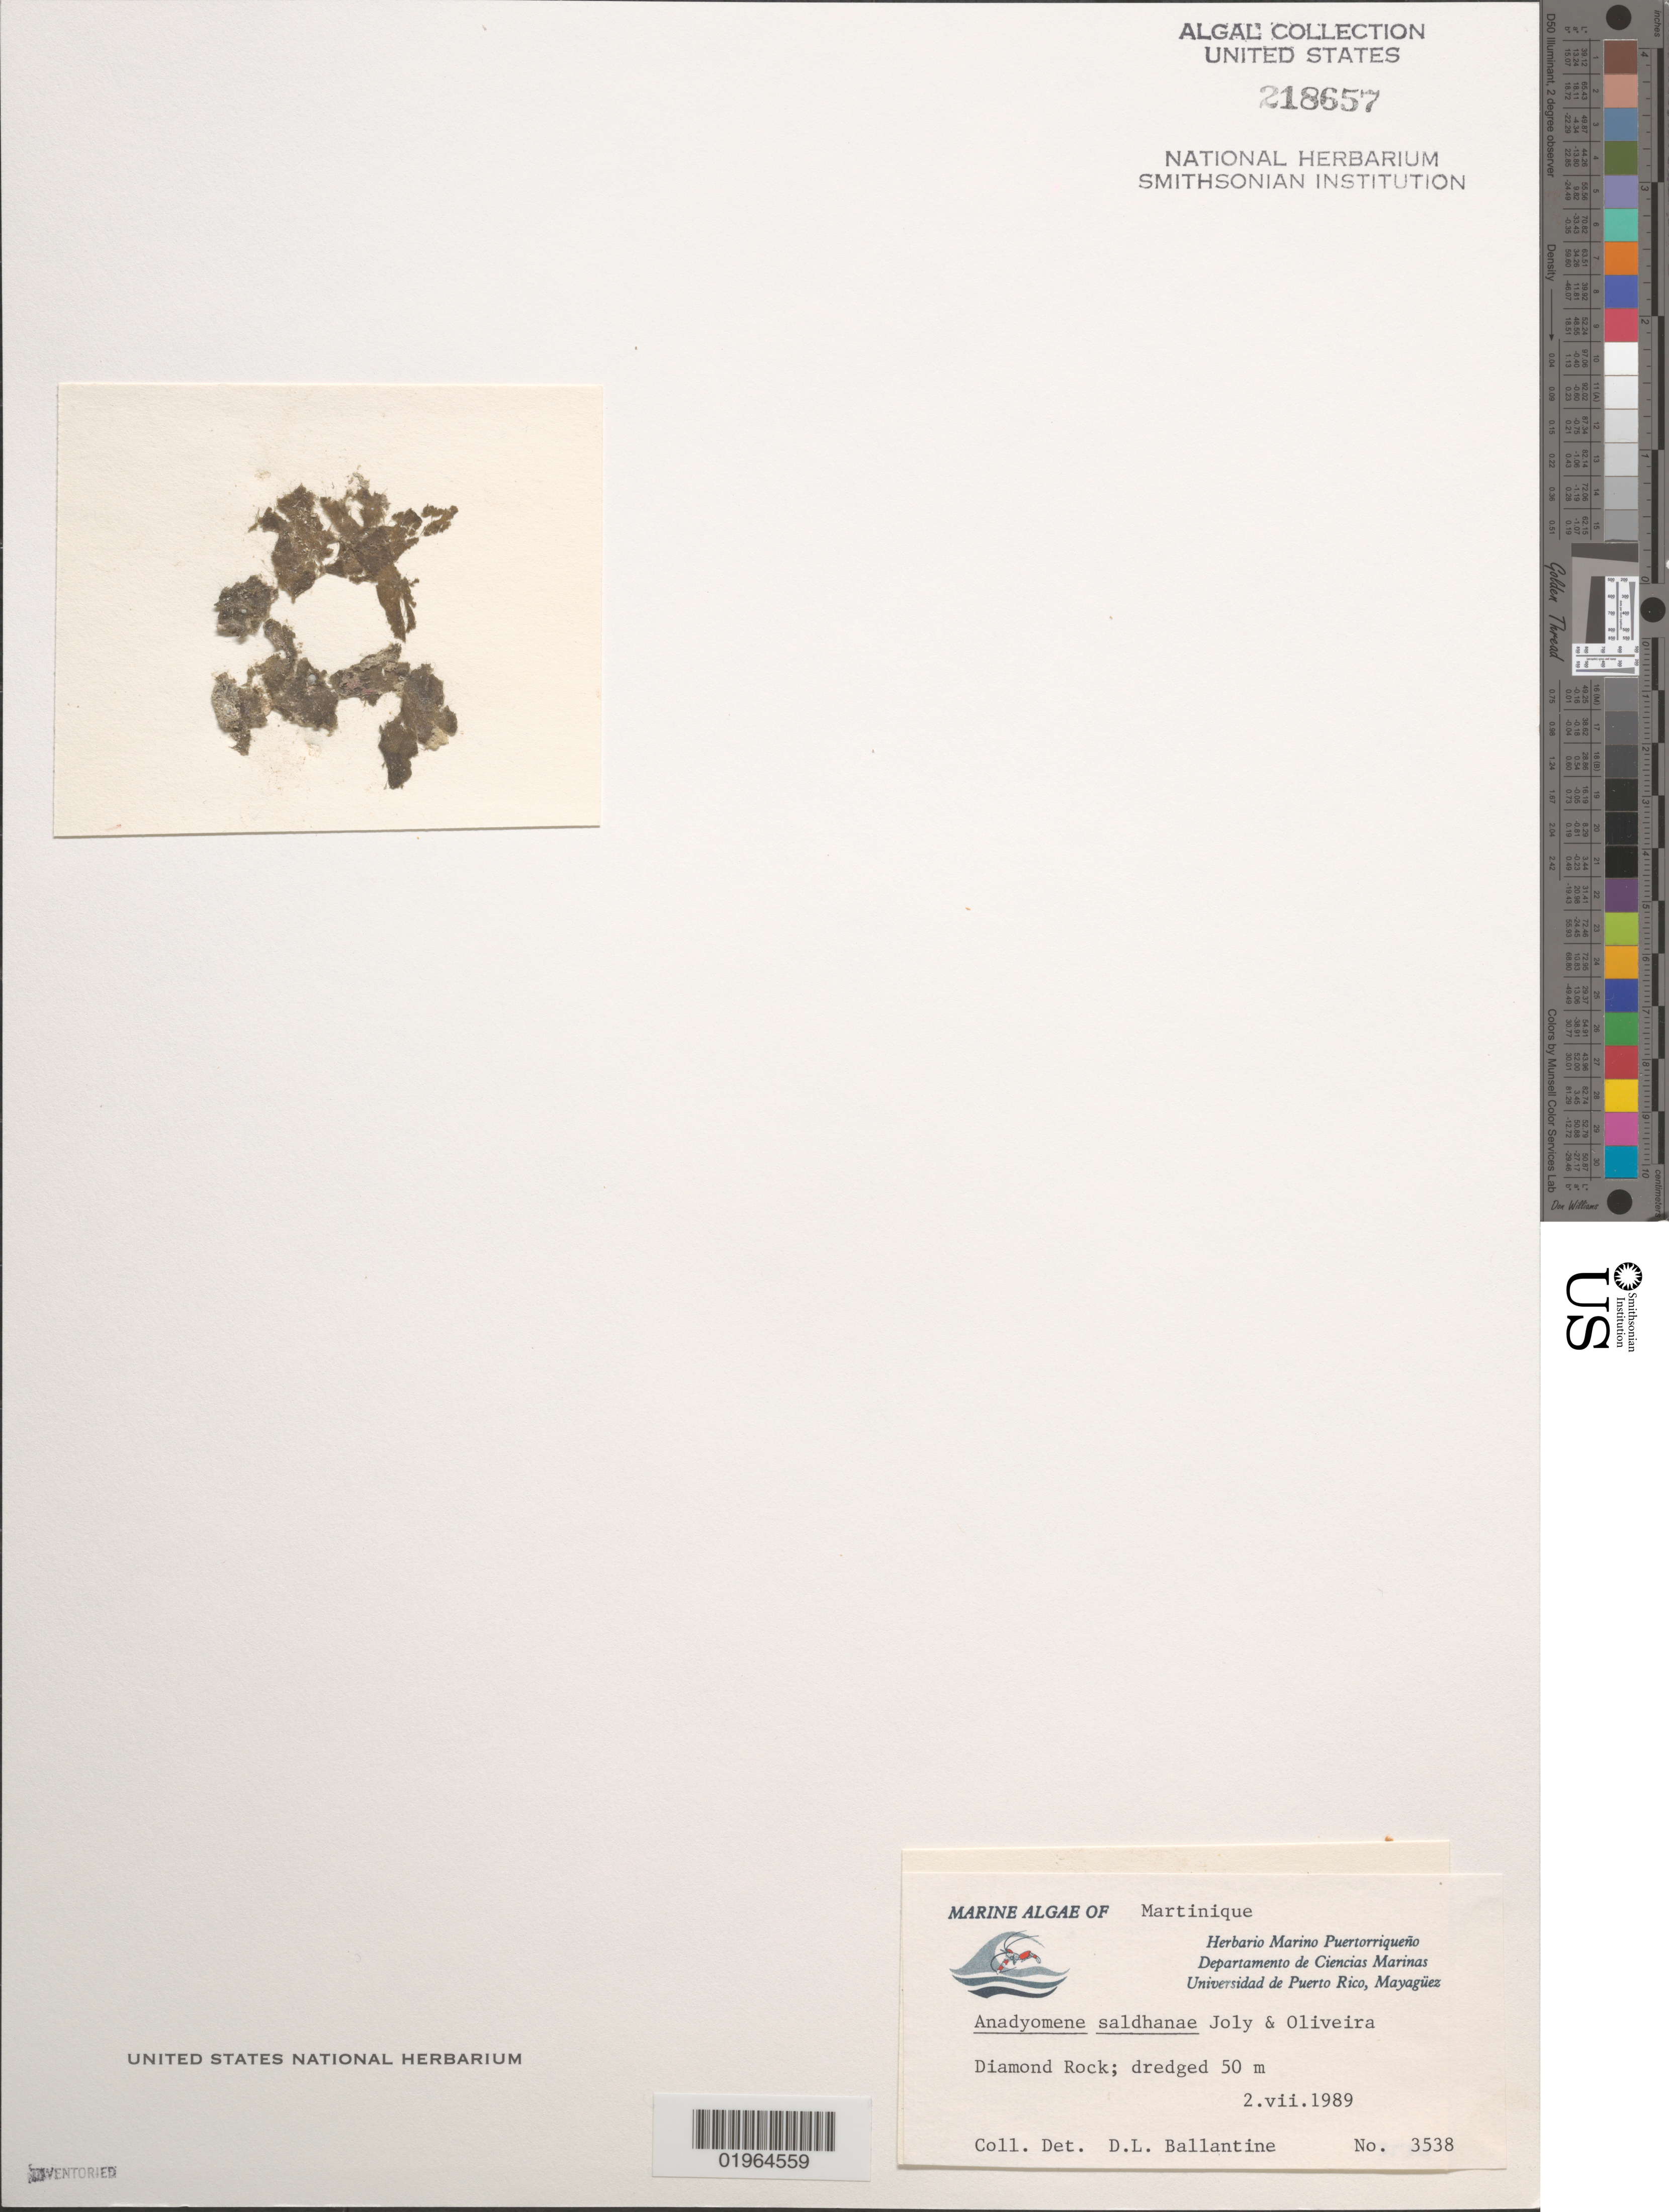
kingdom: Plantae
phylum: Chlorophyta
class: Ulvophyceae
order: Cladophorales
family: Anadyomenaceae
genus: Anadyomene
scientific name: Anadyomene saldanhae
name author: A.B. Joly & E.C. Oliveira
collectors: D.L. Ballantine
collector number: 3538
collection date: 1989-07-02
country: Martinique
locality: Diamond Rock.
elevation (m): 50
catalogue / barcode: US 218657